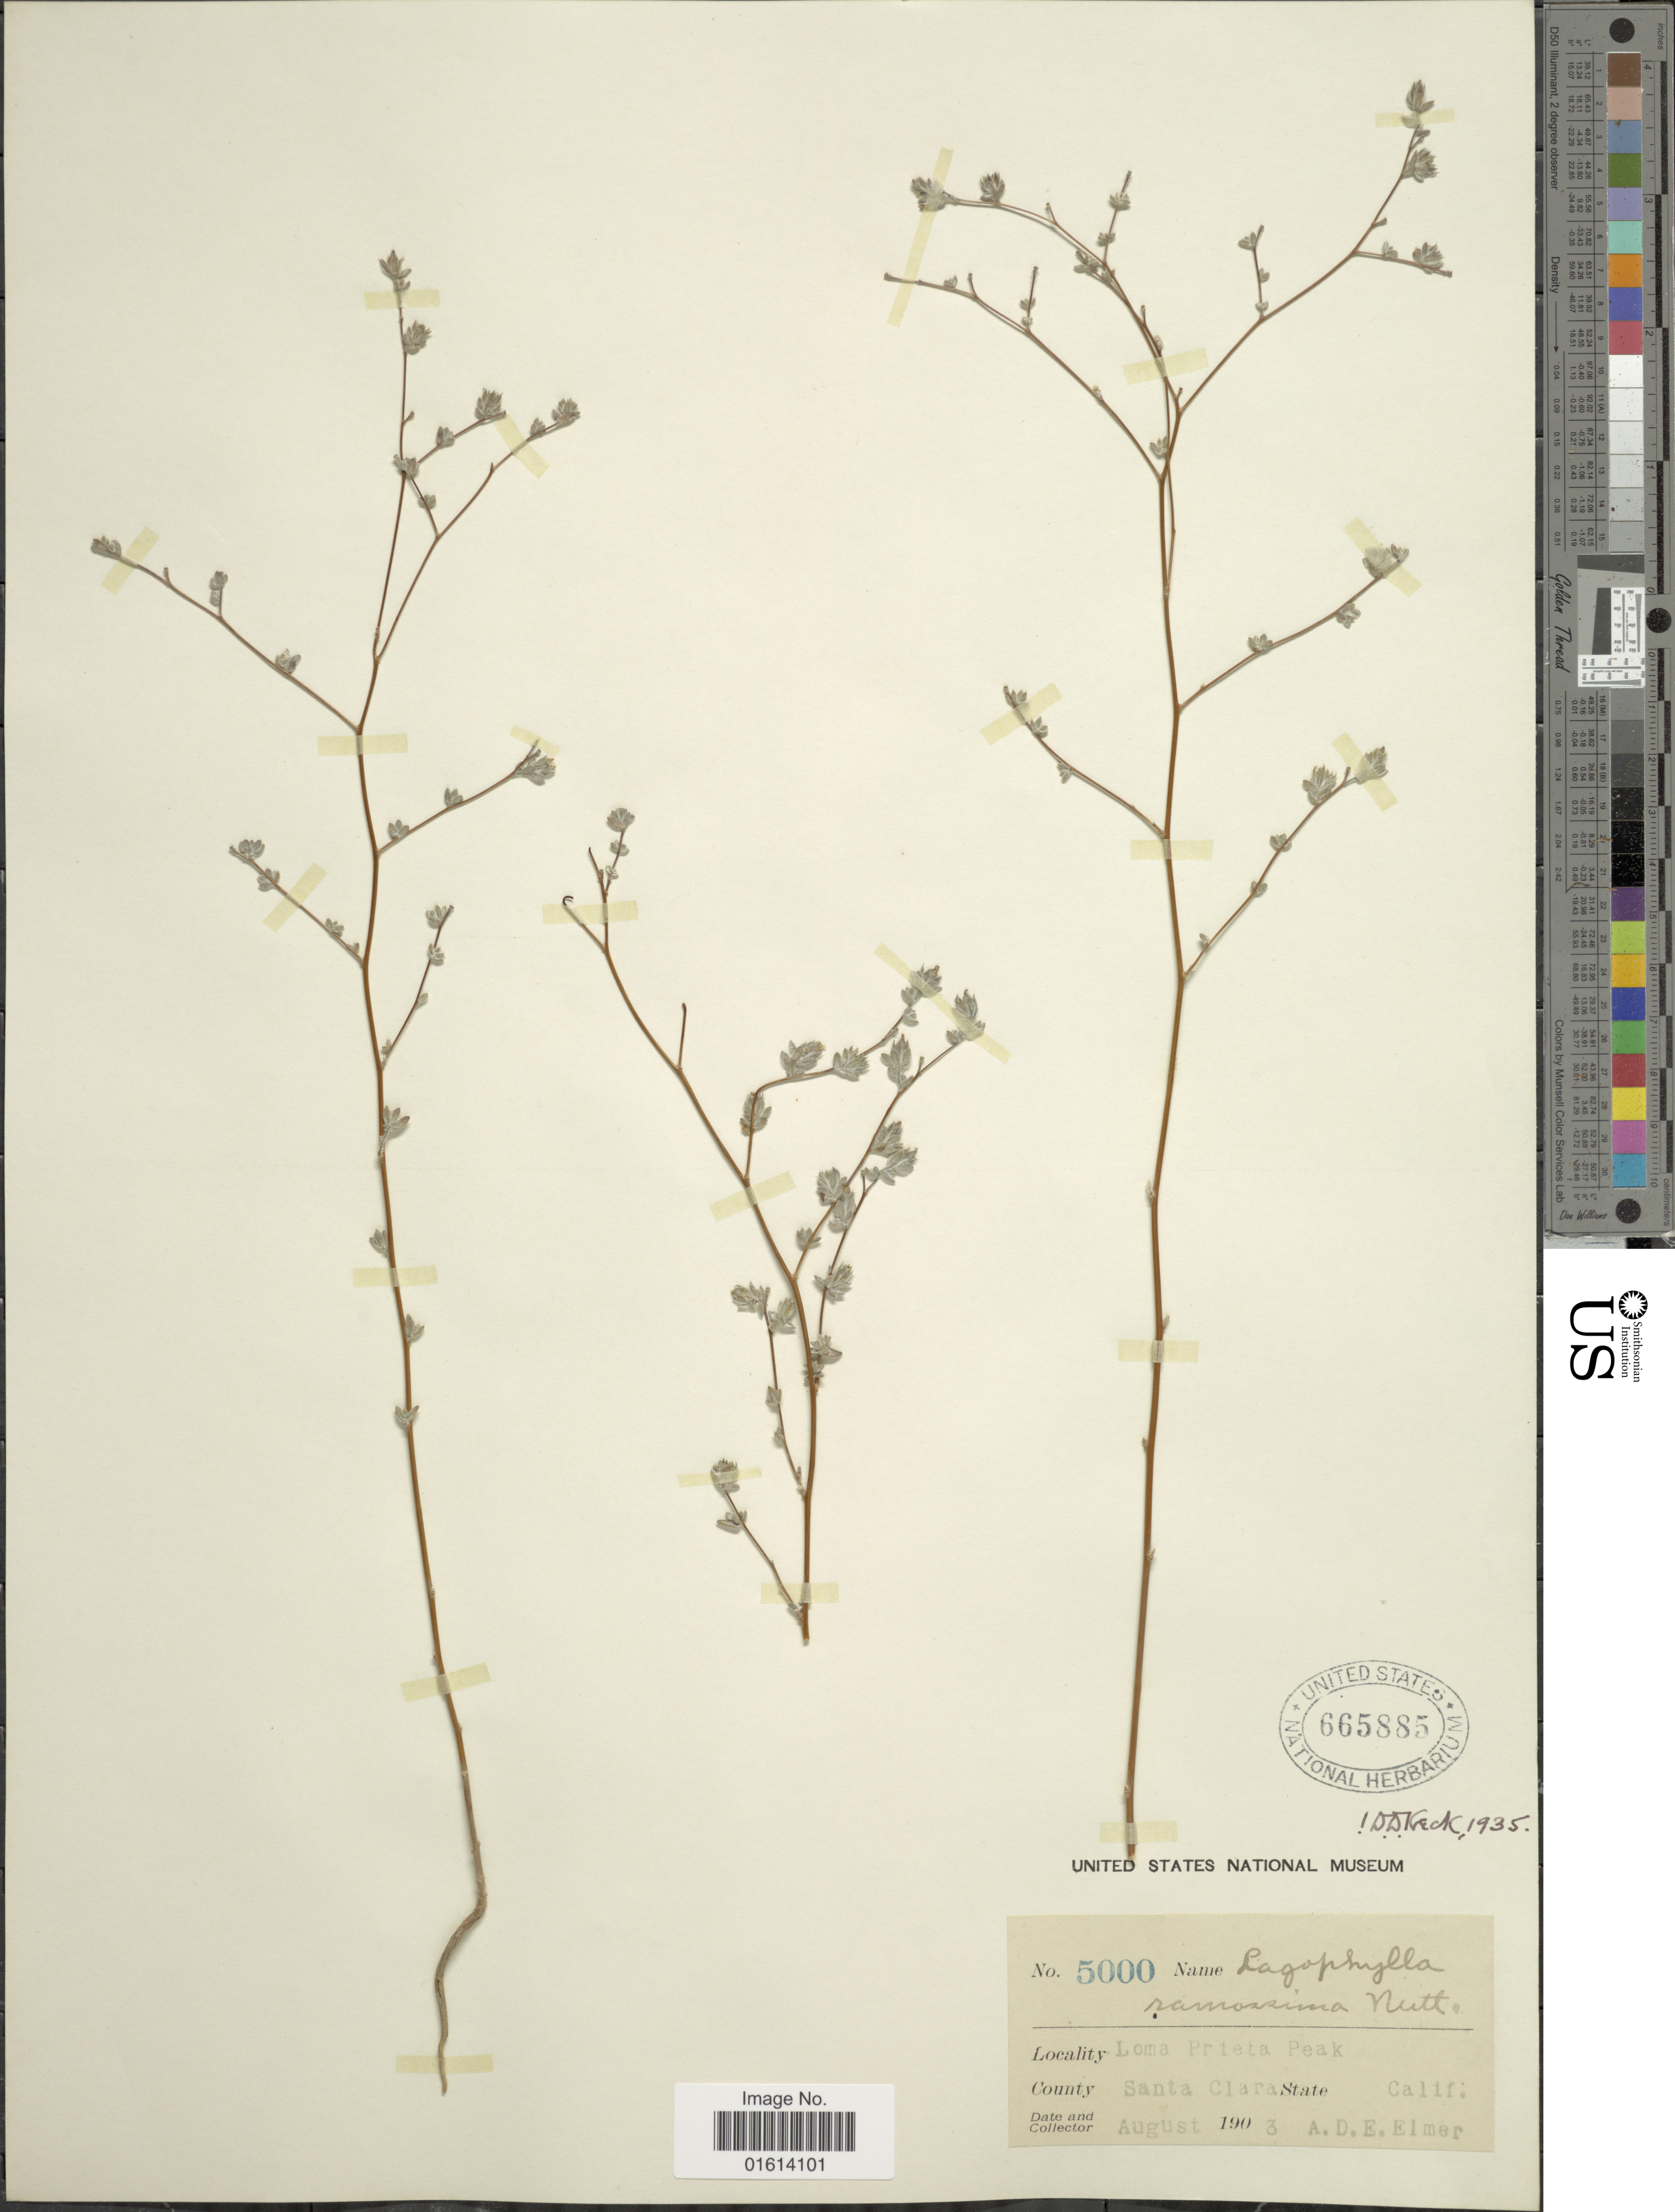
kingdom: Plantae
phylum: Tracheophyta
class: Magnoliopsida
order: Asterales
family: Asteraceae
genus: Lagophylla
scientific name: Lagophylla ramosissima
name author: Nutt.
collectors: A. D. E. Elmer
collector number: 5000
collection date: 1903-08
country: United States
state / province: California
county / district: Santa Clara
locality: Loma Prieta Peak, County Santa Clara, State Calif.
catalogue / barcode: US 665885